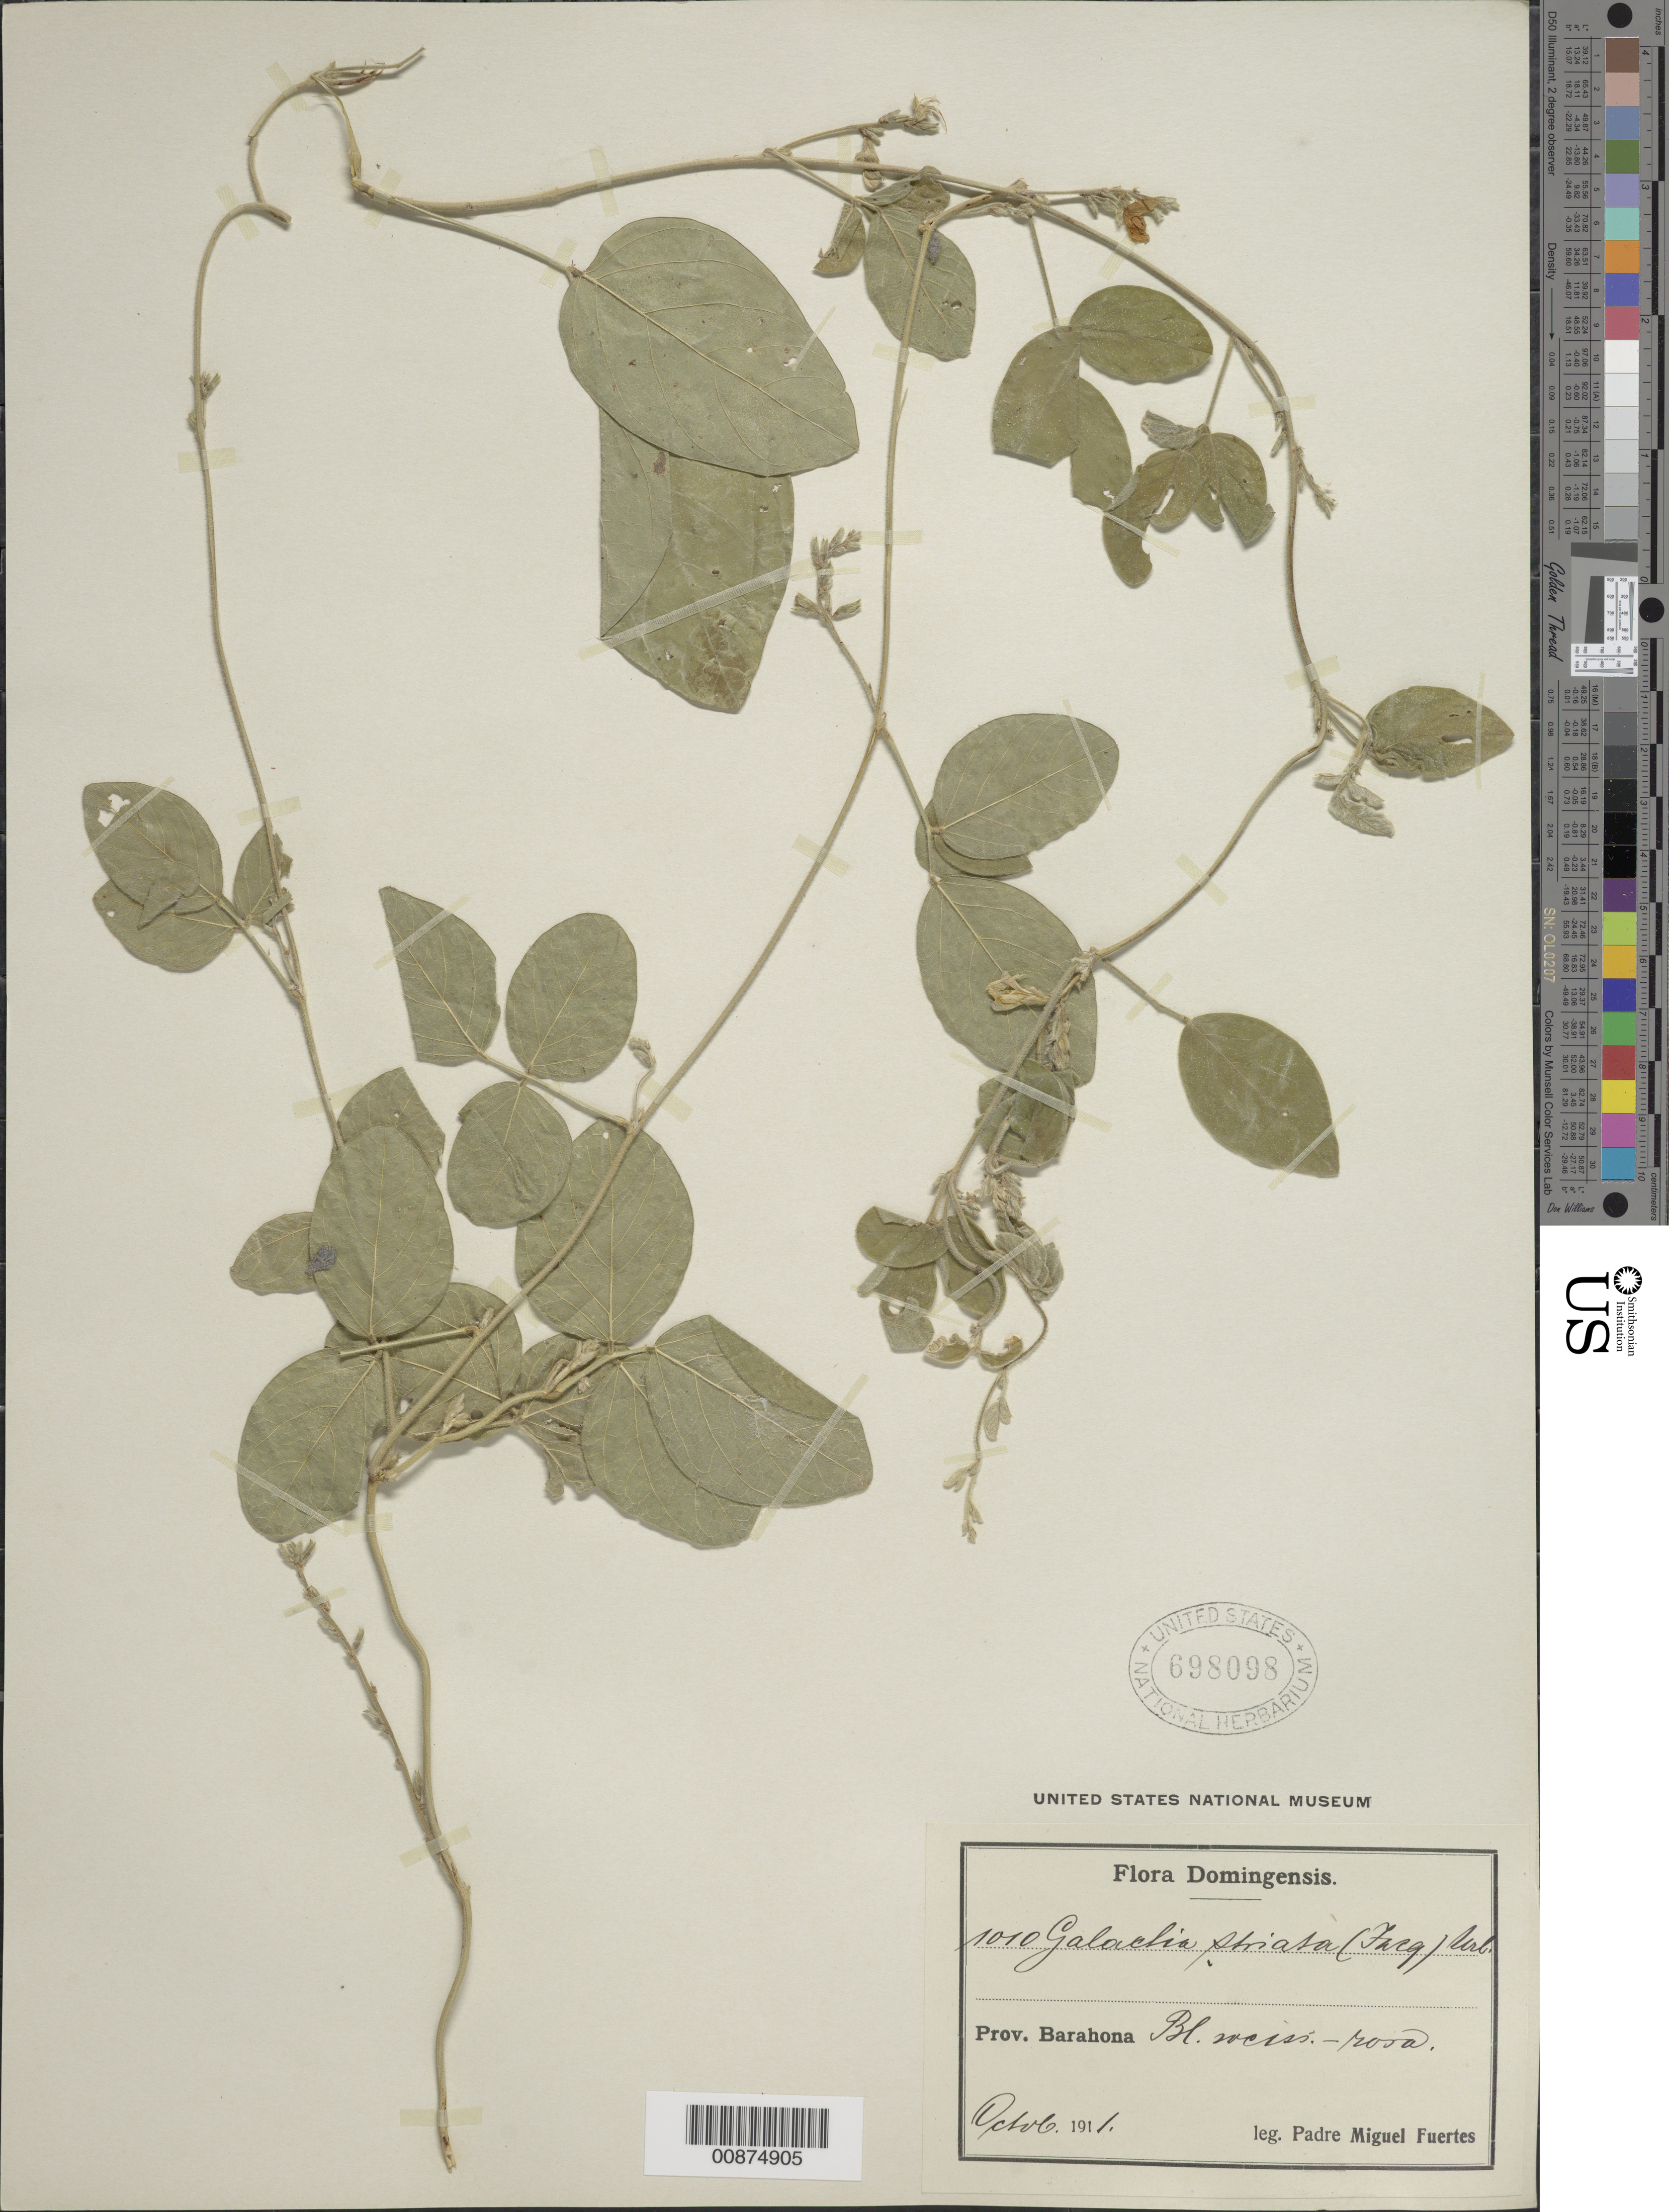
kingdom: Plantae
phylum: Tracheophyta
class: Magnoliopsida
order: Fabales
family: Fabaceae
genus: Galactia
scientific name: Galactia striata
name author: (Jacq.) Urb.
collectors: M. D. Fuertes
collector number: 1010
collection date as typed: Oct 1911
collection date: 1911-10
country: Dominican Republic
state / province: Barahona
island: Hispaniola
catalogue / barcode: US 698098